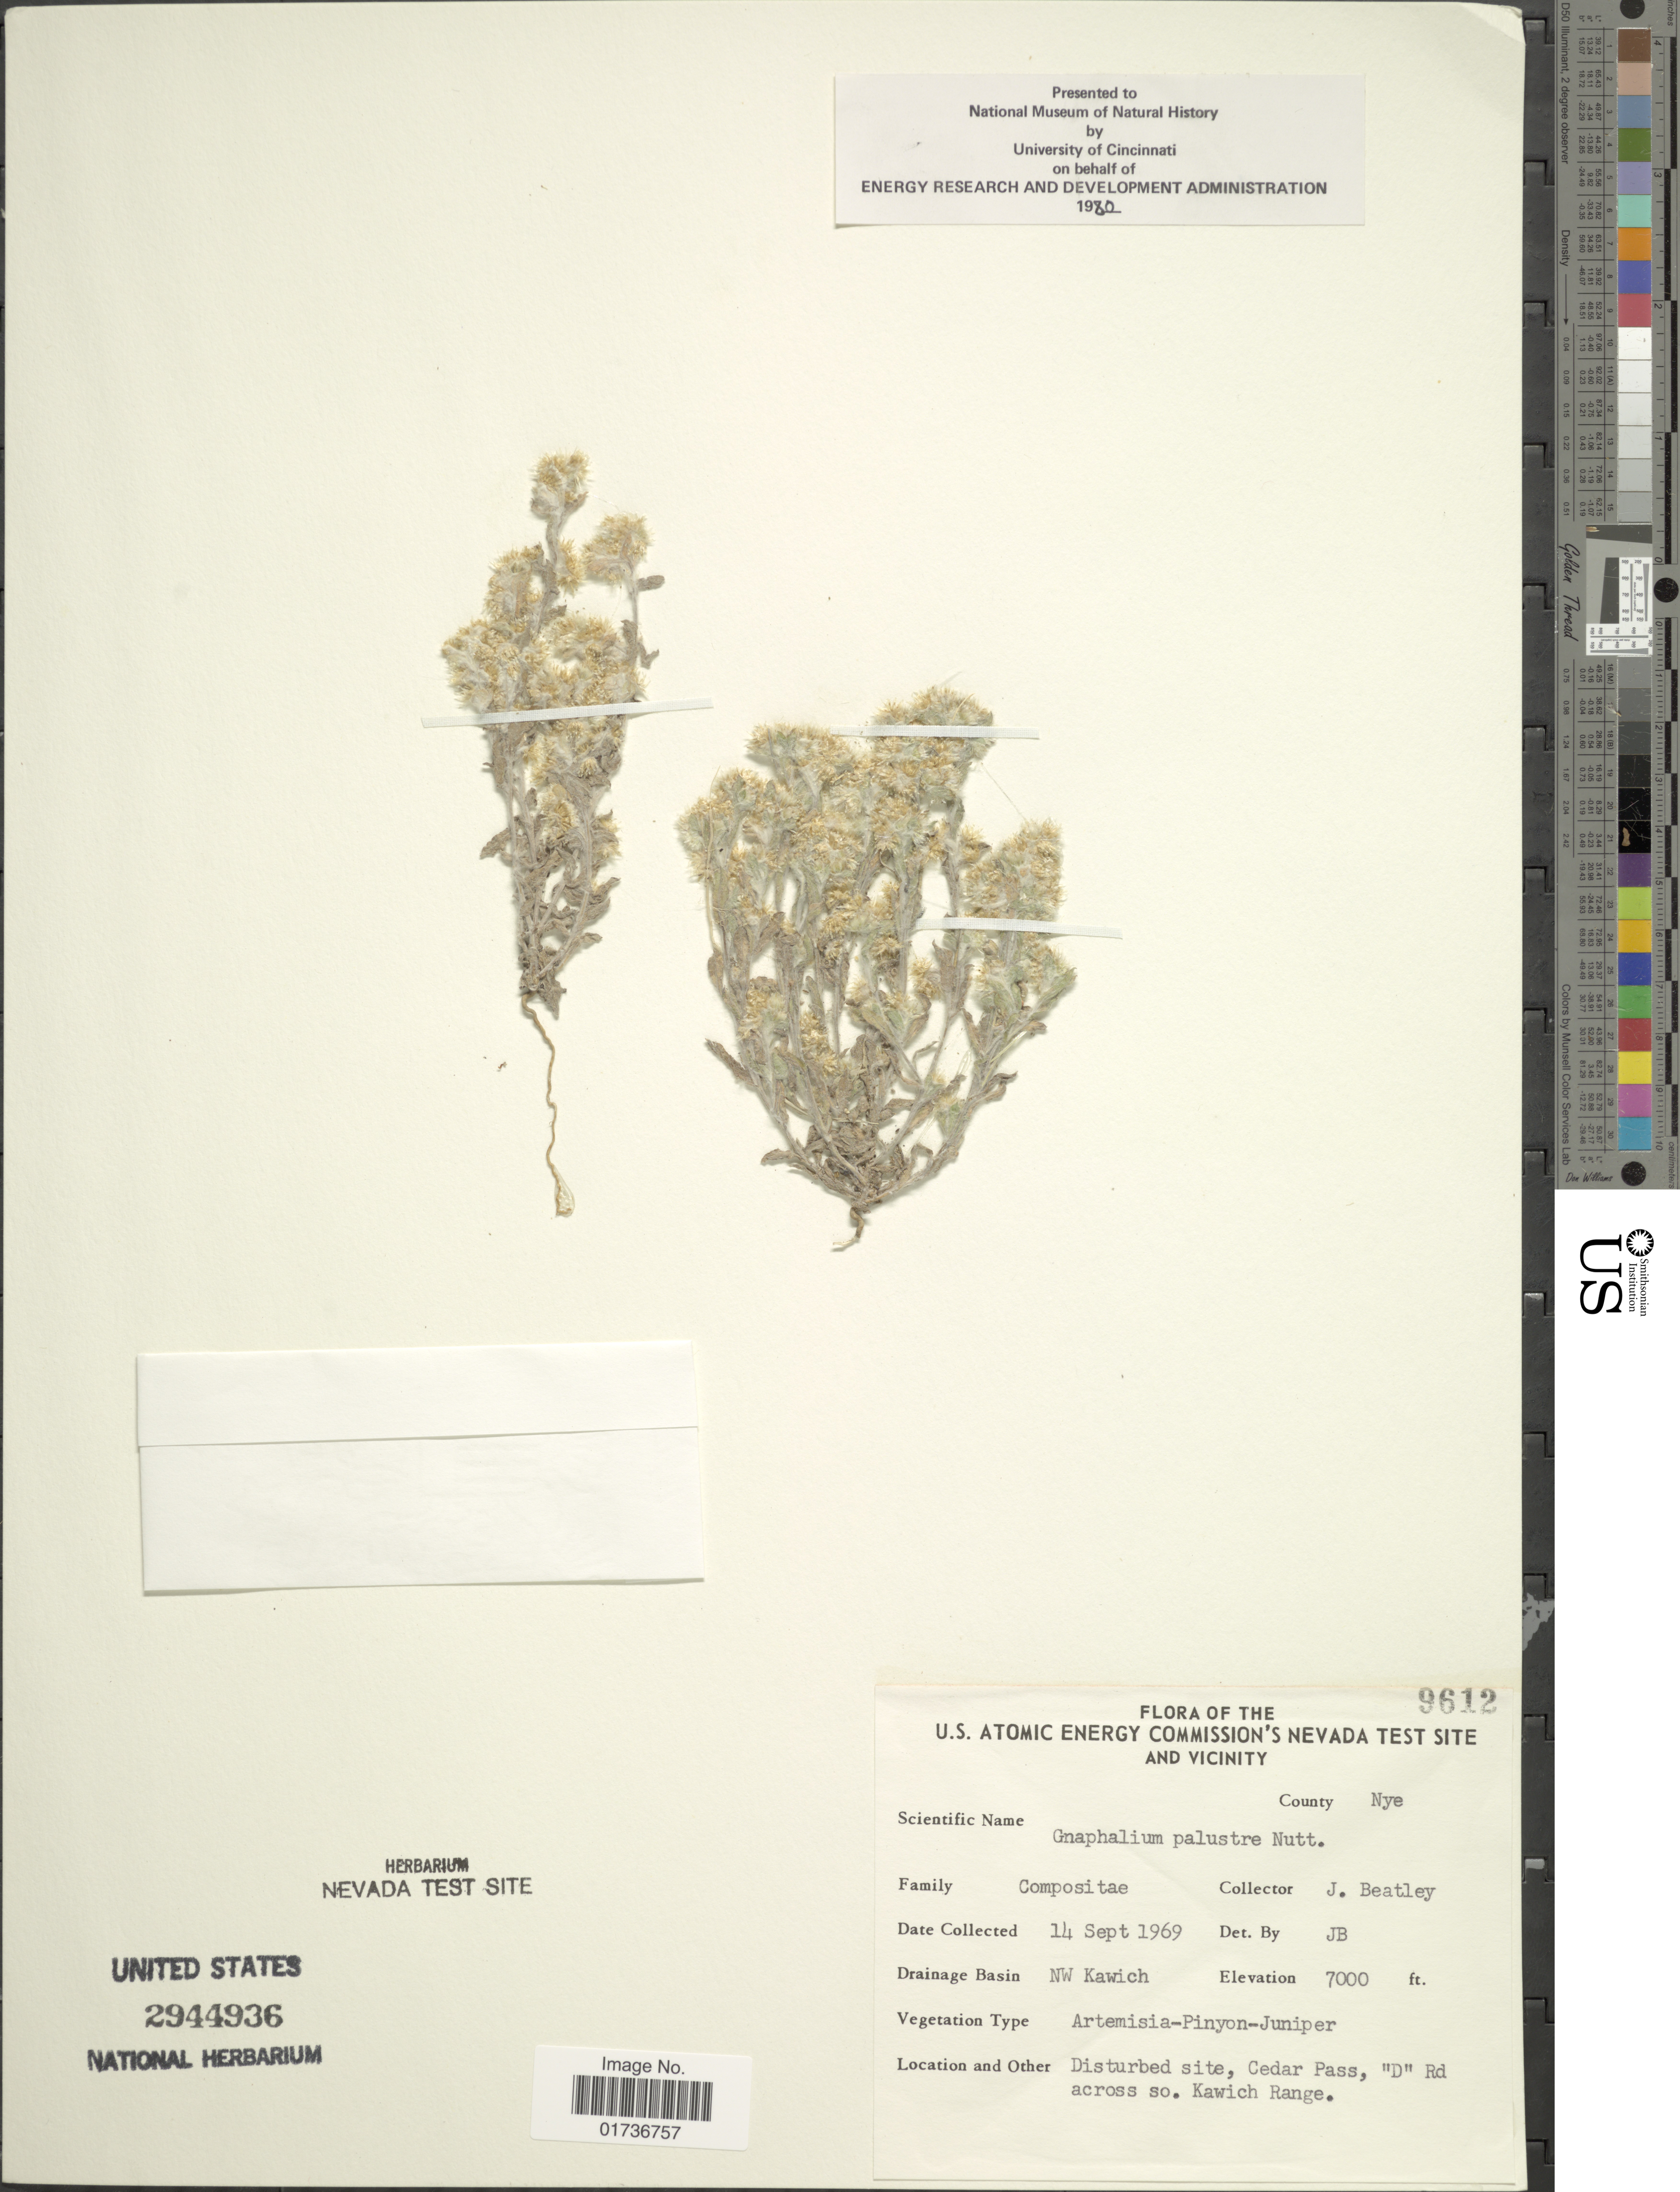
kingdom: Plantae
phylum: Tracheophyta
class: Magnoliopsida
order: Asterales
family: Asteraceae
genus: Gnaphalium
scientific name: Gnaphalium palustre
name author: Nutt.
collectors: J. C. Beatley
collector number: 9612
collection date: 1969-09-14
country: United States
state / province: Nevada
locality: U.S.Atomic Energy Commison's Nevada Test Site and Vicinity, County Nye, Drainage Basin NW. Kawich, Disturbed site, Cedar Pass, 'D' Rd across so. Kawich Range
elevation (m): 2134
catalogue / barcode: US 2944936